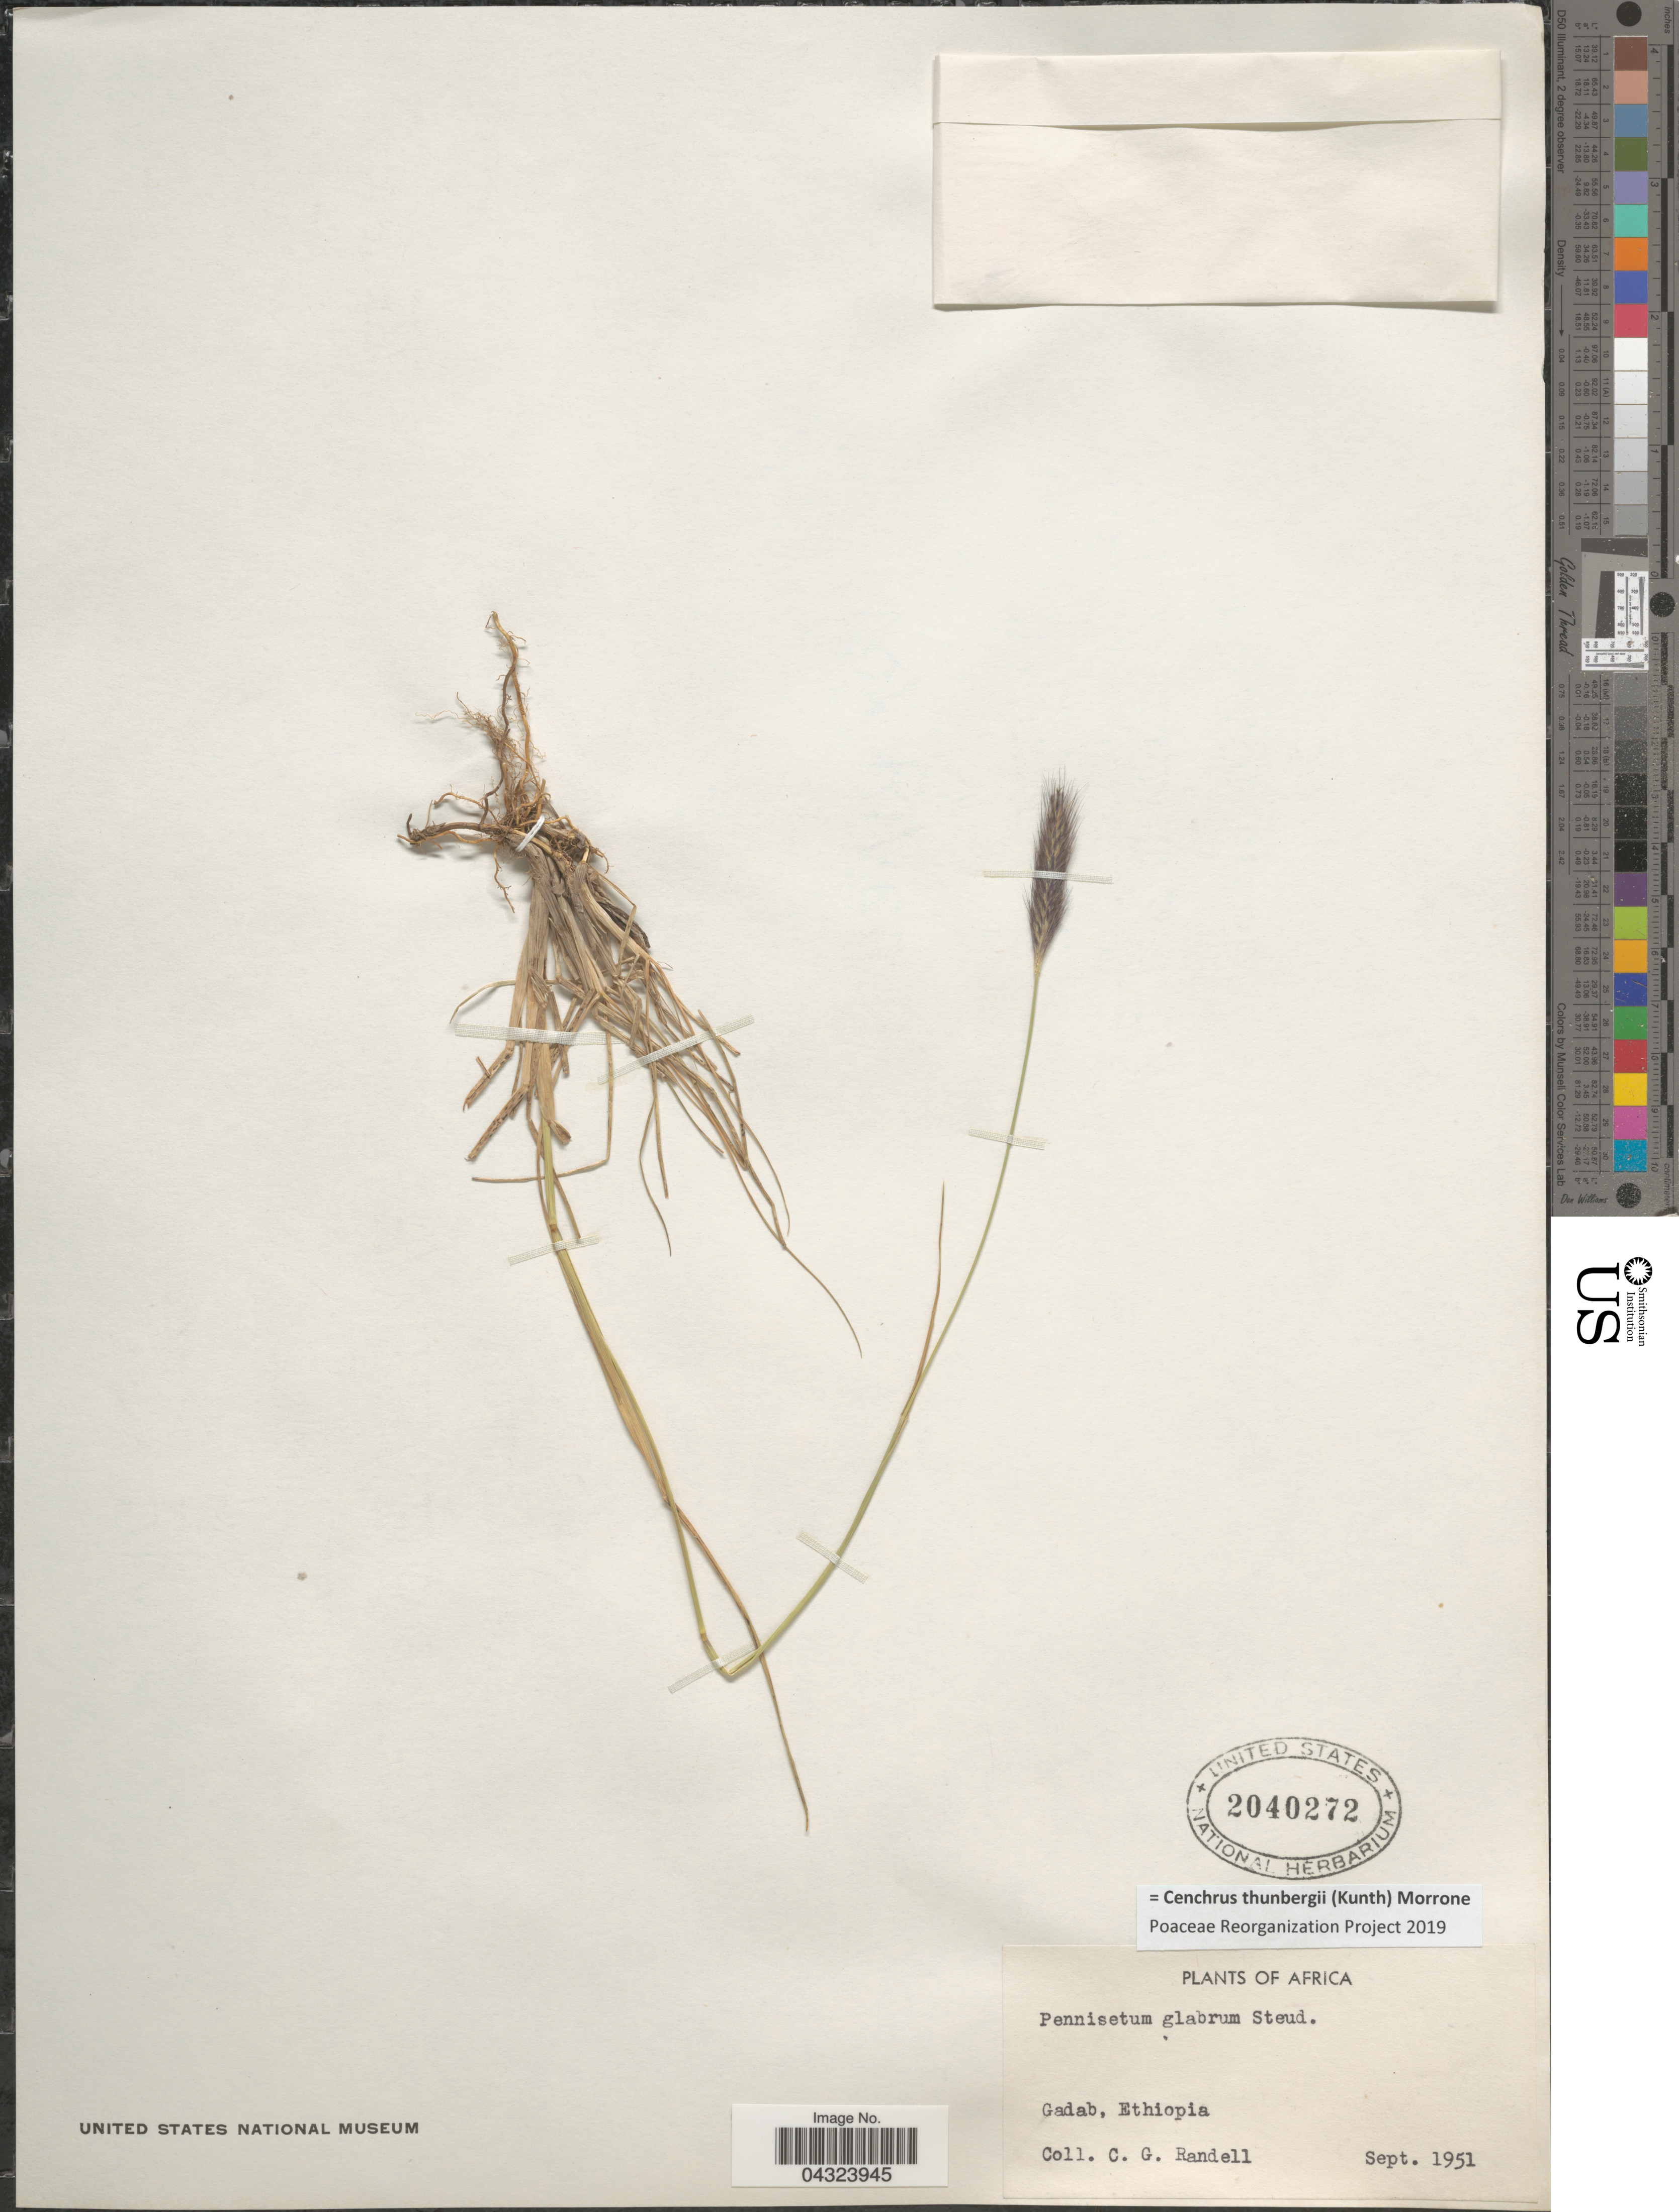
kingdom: Plantae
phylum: Tracheophyta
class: Liliopsida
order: Poales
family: Poaceae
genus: Cenchrus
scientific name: Cenchrus thunbergii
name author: (Kunth) Morrone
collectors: C. Randell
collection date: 1951-09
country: Kenya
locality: Gadab.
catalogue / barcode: US 2040272